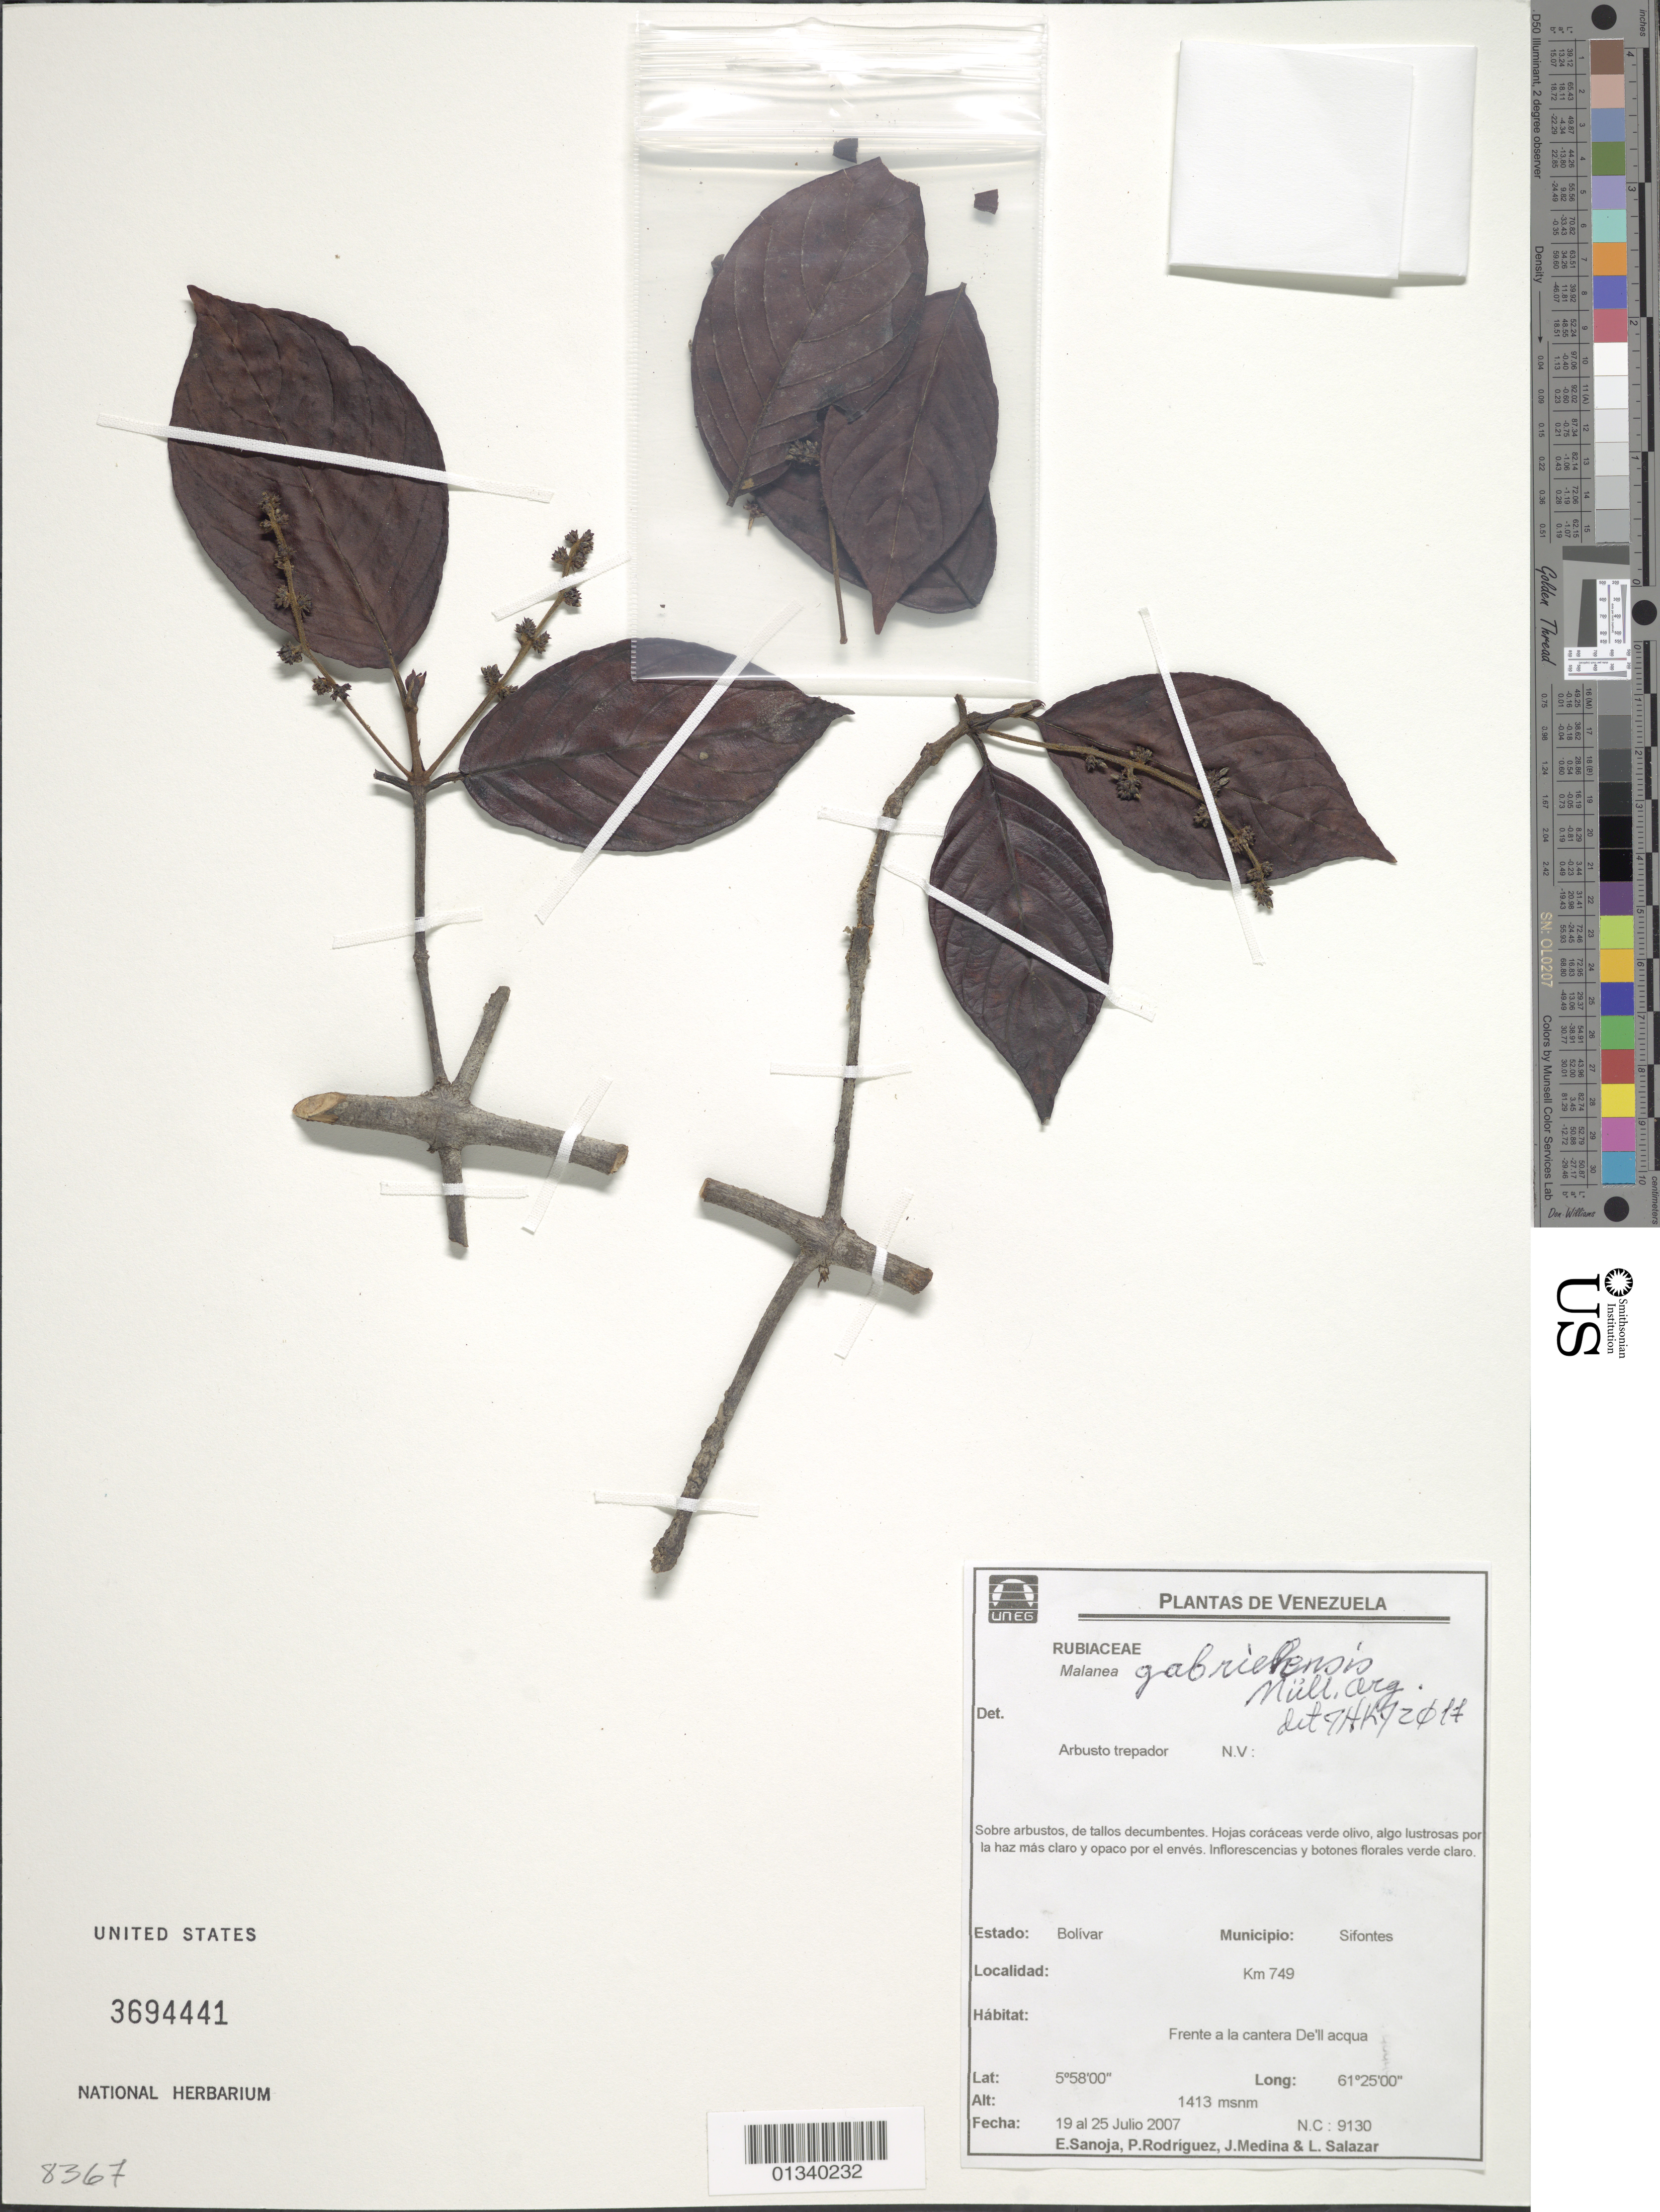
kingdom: Plantae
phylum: Tracheophyta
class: Magnoliopsida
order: Gentianales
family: Rubiaceae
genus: Malanea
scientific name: Malanea sp.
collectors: E. Sanoja, P. Rodriguez, J. Medina & L. Salazar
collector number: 9130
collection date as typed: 19 - 25 July 2007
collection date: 2007-07-19/2007-07-25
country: Venezuela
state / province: Bolivar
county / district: Gran Sabana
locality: Km 749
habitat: Frente a la cantera De'll acqua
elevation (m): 1413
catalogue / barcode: US 3694441